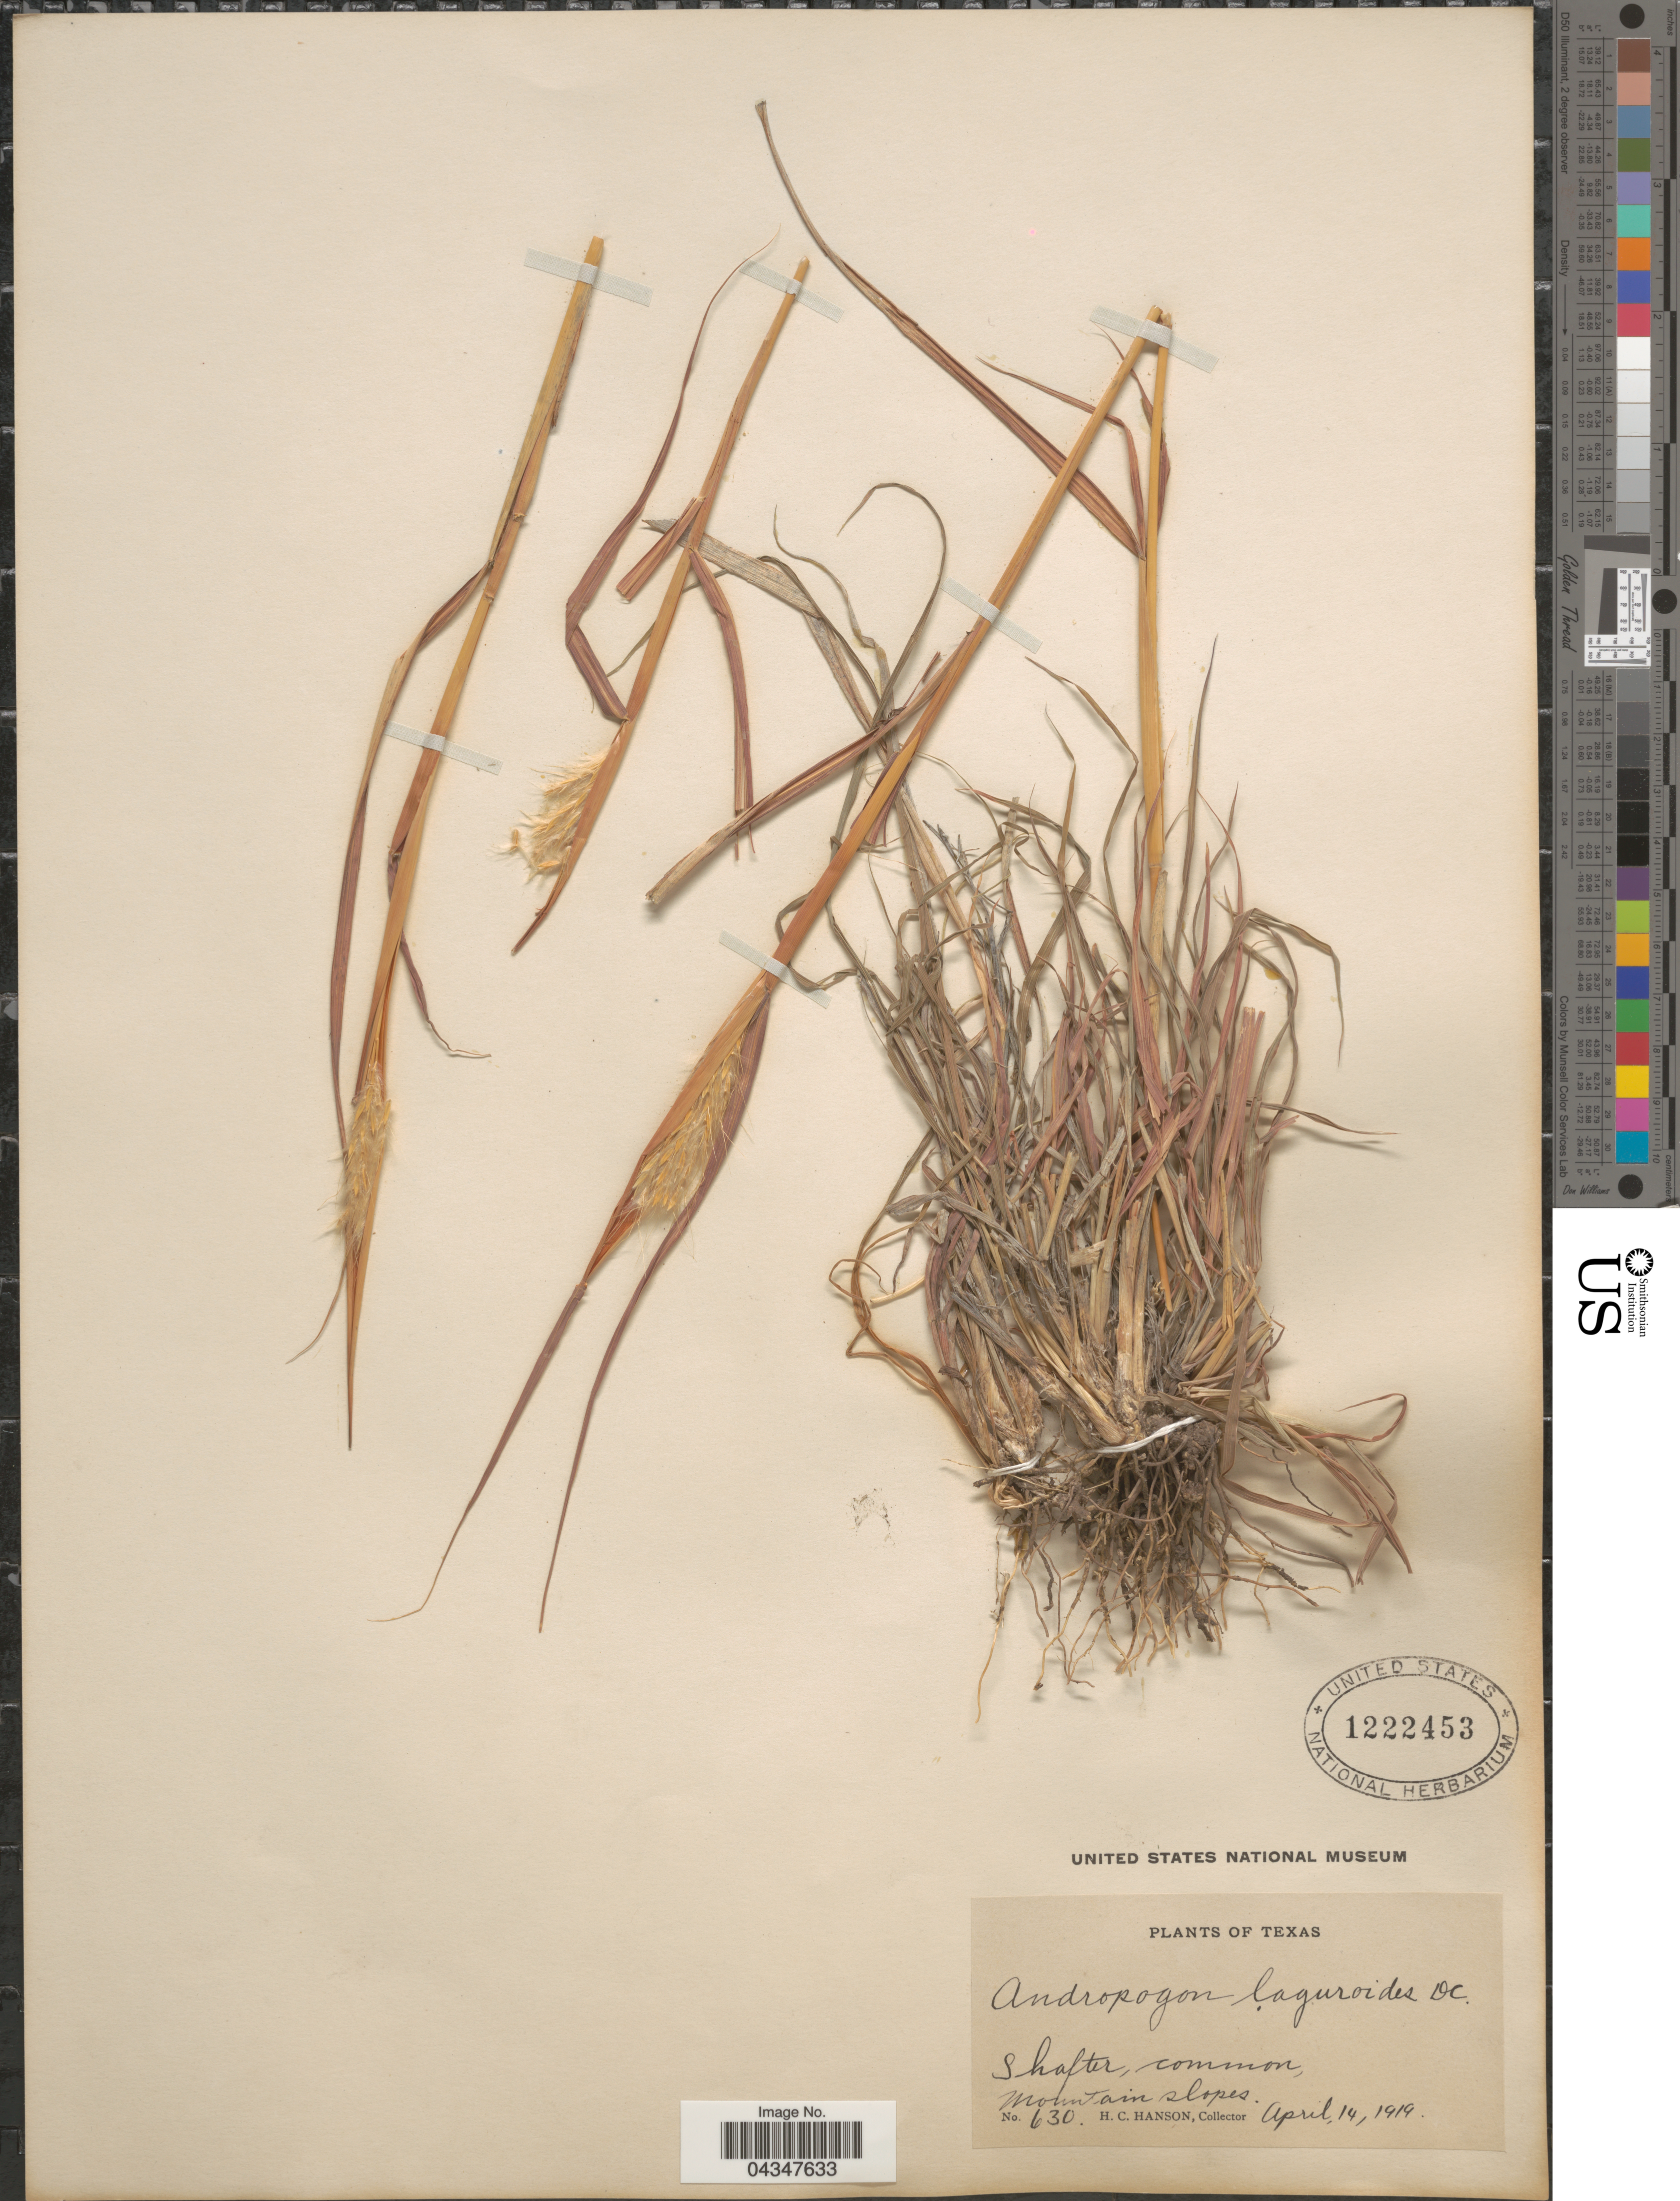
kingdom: Plantae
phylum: Tracheophyta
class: Liliopsida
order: Poales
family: Poaceae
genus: Bothriochloa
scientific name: Bothriochloa barbinodis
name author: (Lag.) Herter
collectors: H. Hanson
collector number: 630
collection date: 1919-04-14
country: United States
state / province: Texas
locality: Shafter, common, Mountain slopes.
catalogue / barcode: US 1222453